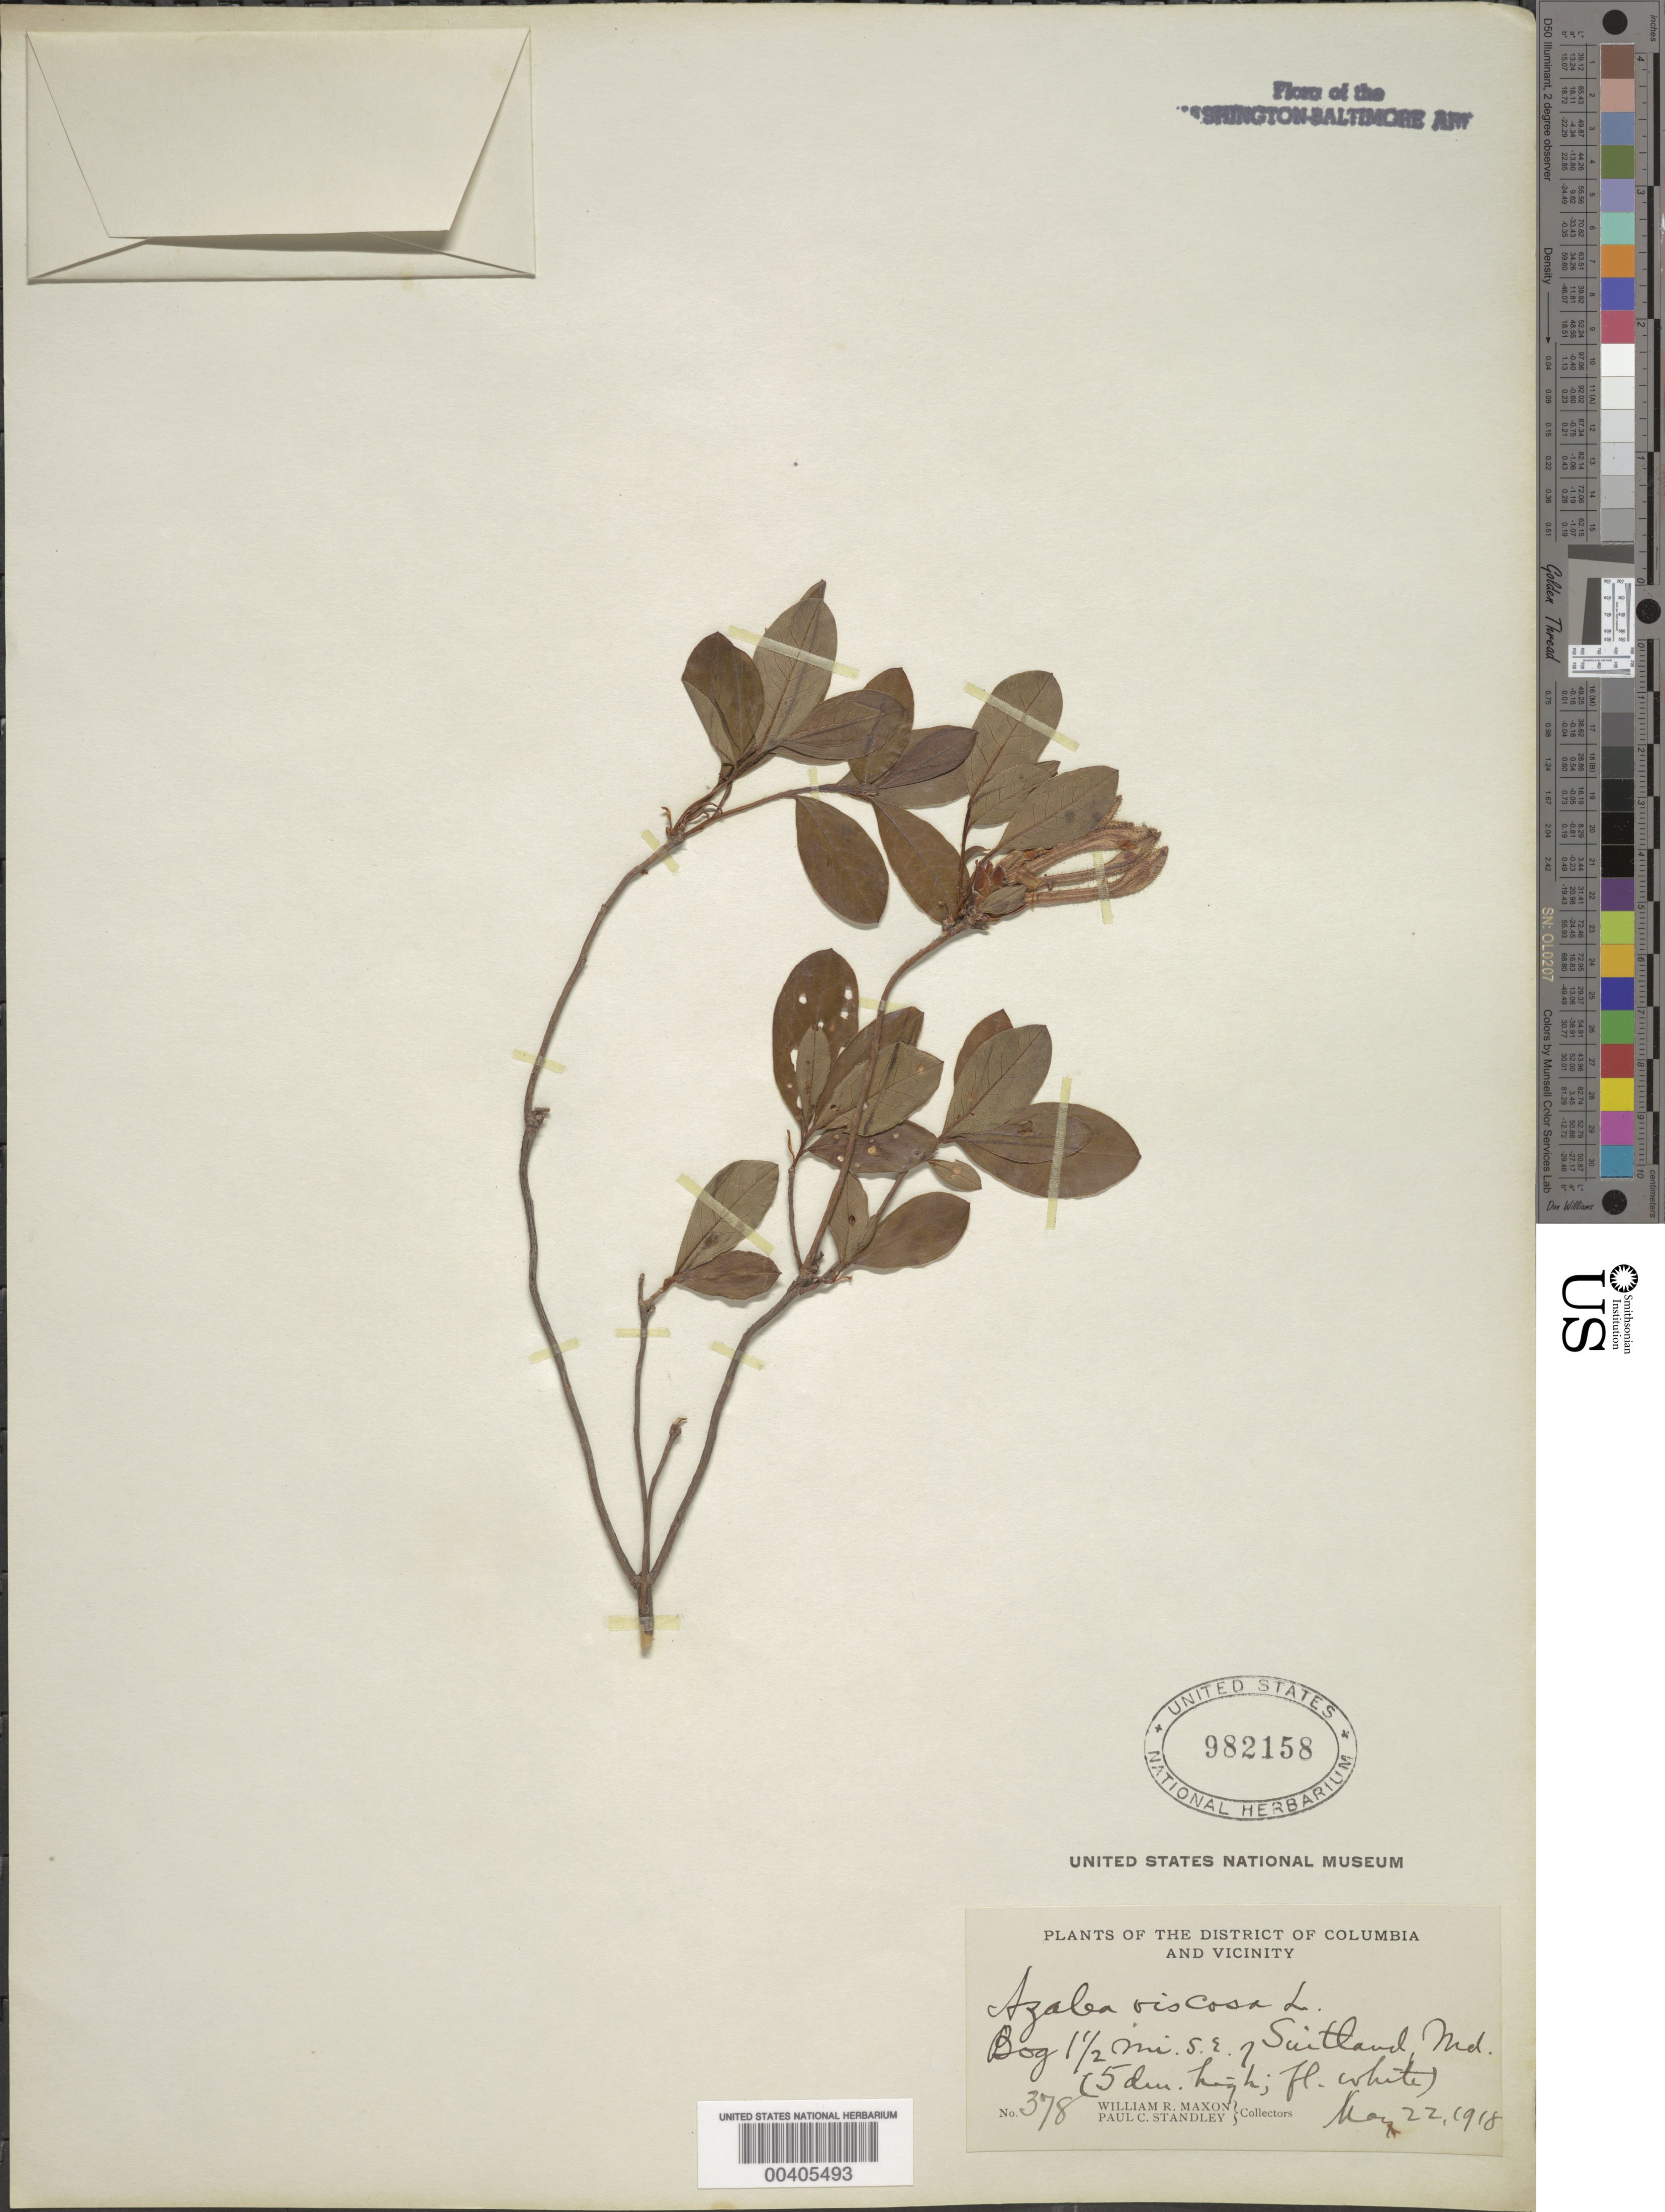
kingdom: Plantae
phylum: Tracheophyta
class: Magnoliopsida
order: Ericales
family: Ericaceae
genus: Rhododendron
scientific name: Rhododendron viscosum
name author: (L.) Torr.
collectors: W. R. Maxon & P. C. Standley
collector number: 378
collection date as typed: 22 May 1918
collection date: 1918-05-22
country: United States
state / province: Maryland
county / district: Prince George's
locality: Suitland Bog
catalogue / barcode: US 982158